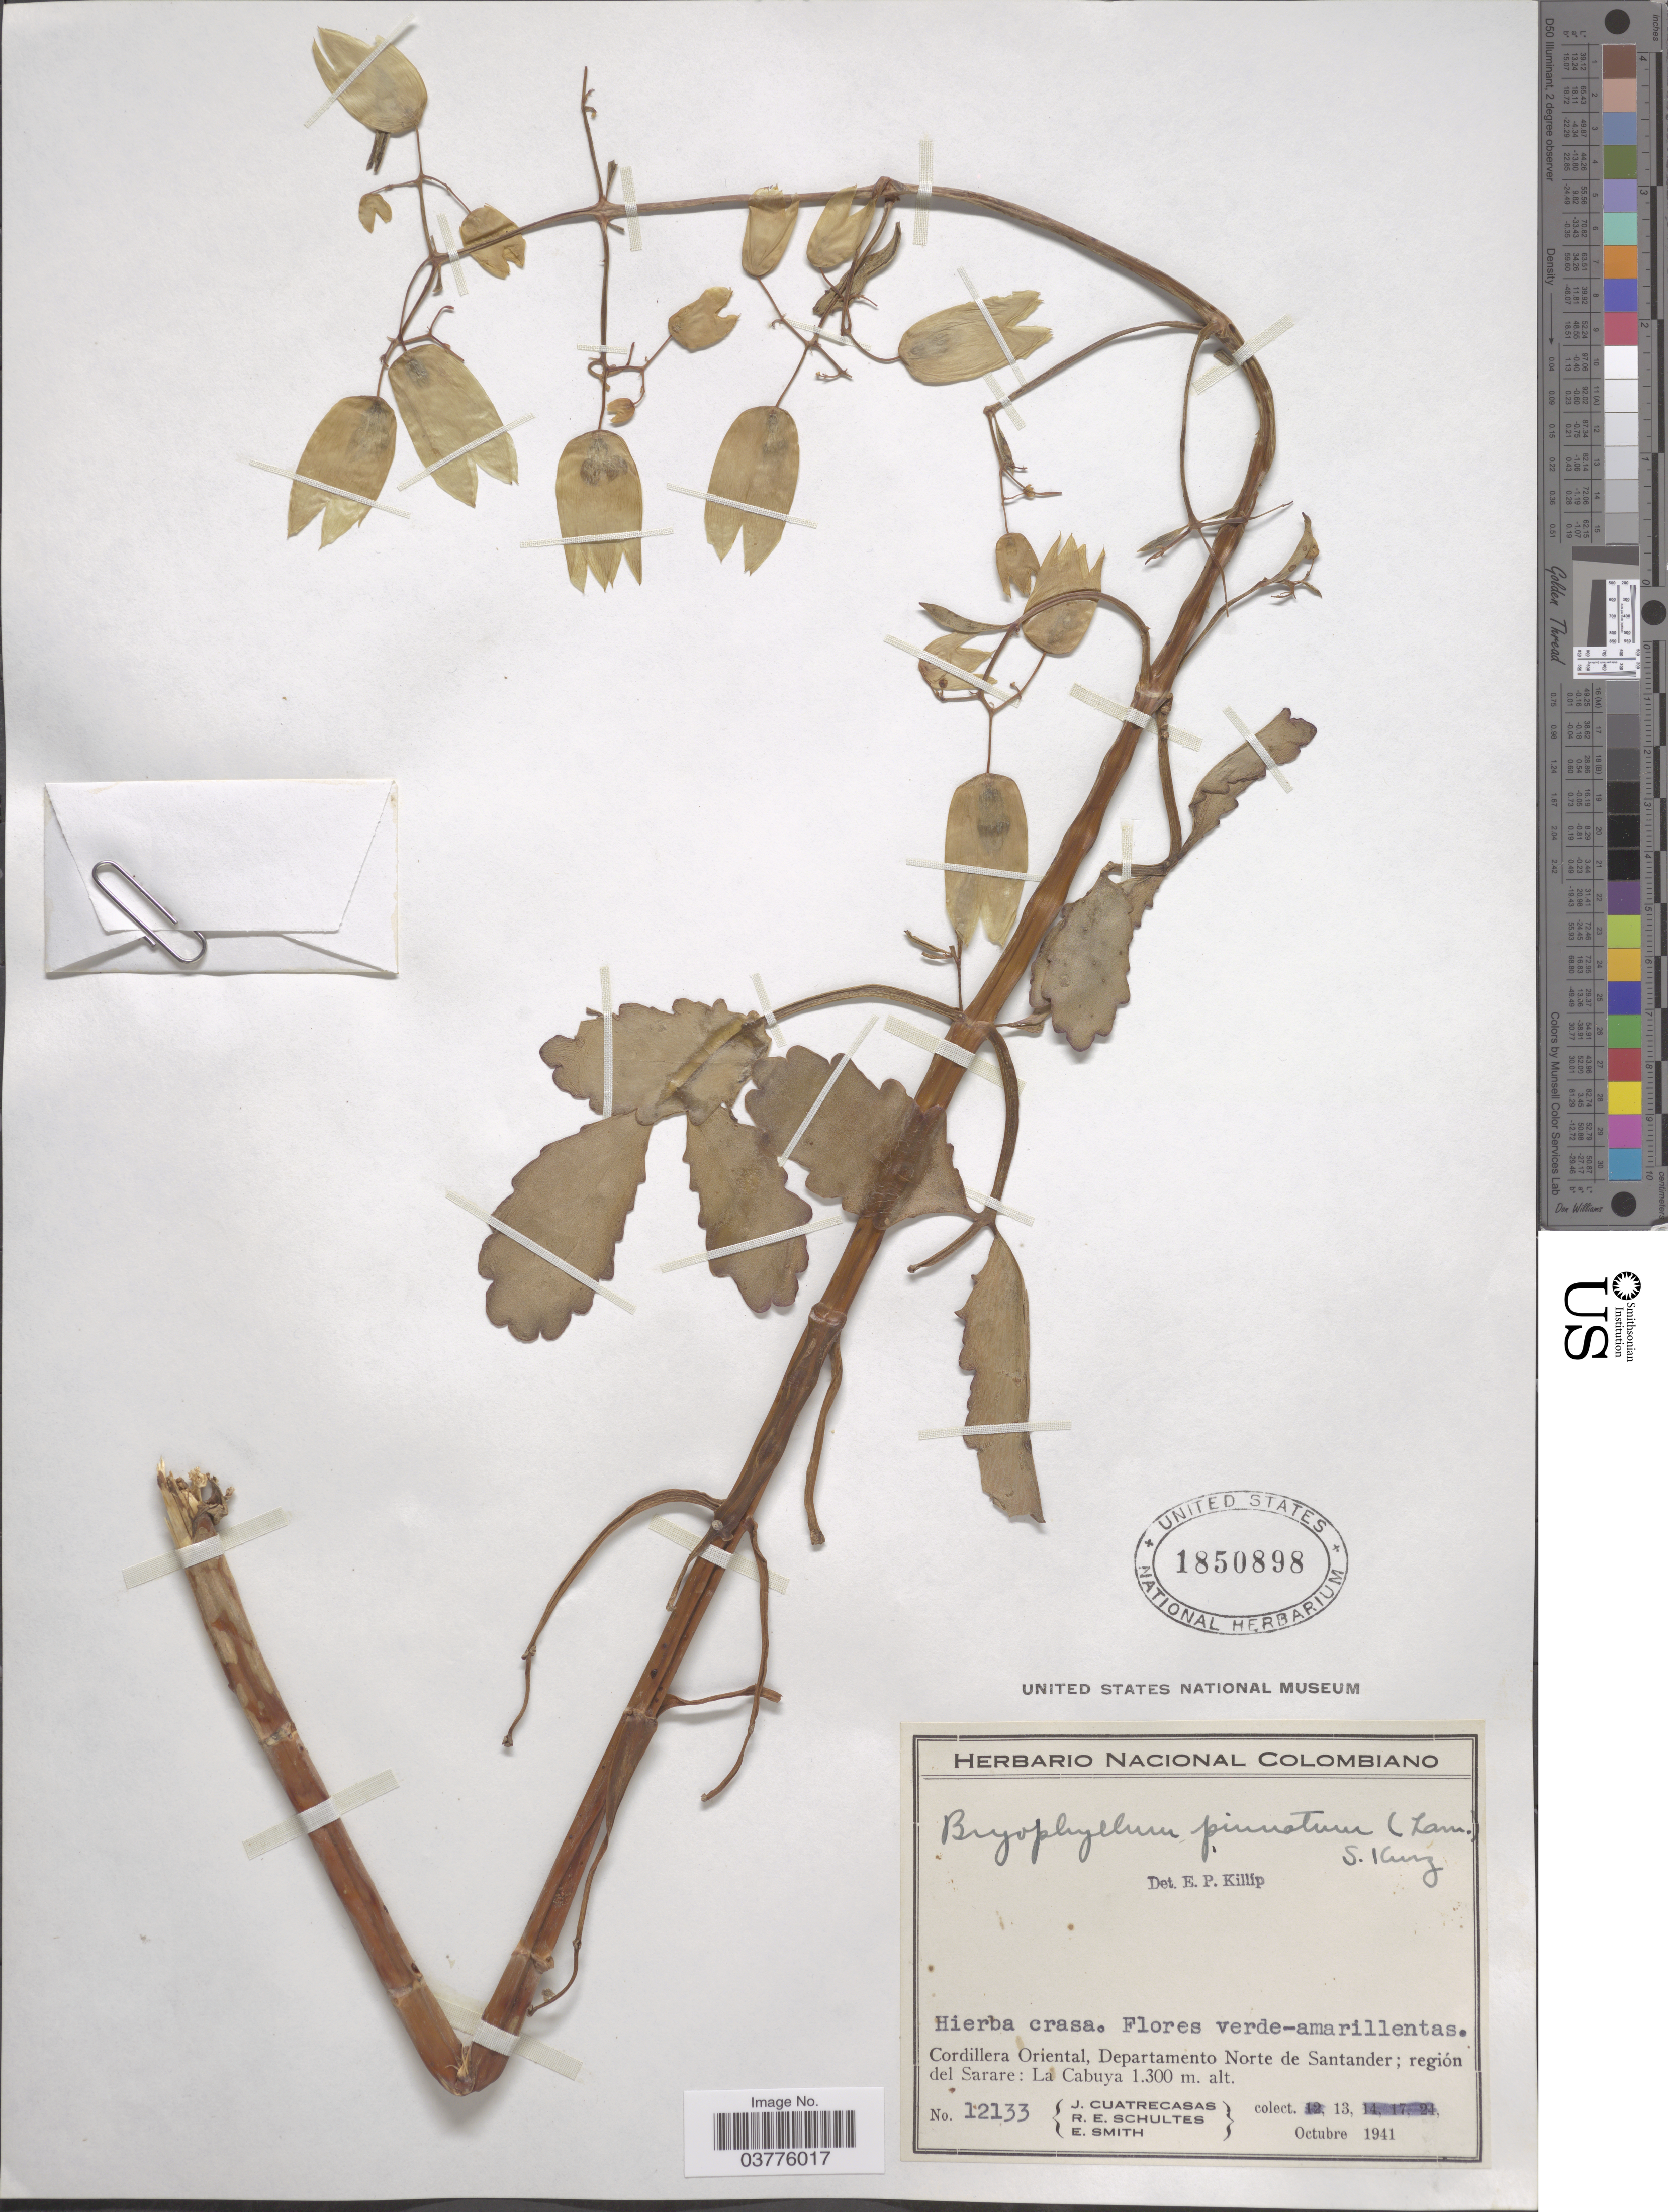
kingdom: Plantae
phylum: Tracheophyta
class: Magnoliopsida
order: Saxifragales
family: Crassulaceae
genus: Kalanchoe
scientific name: Kalanchoe pinnata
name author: (Lam.) Pers.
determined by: Strong, Mark T., (BOT), Smithsonian Institution - National Museum of Natural History (UNITED STATES)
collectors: J. Cuatrecasas, R. E. Schultes & E. Smith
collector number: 12133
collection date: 1941-10-13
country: Colombia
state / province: Norte de Santander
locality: Cordillera Oriental, Departamento Norte de Santander; región del Sarare: La Cabuya.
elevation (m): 1300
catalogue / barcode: US 1850898